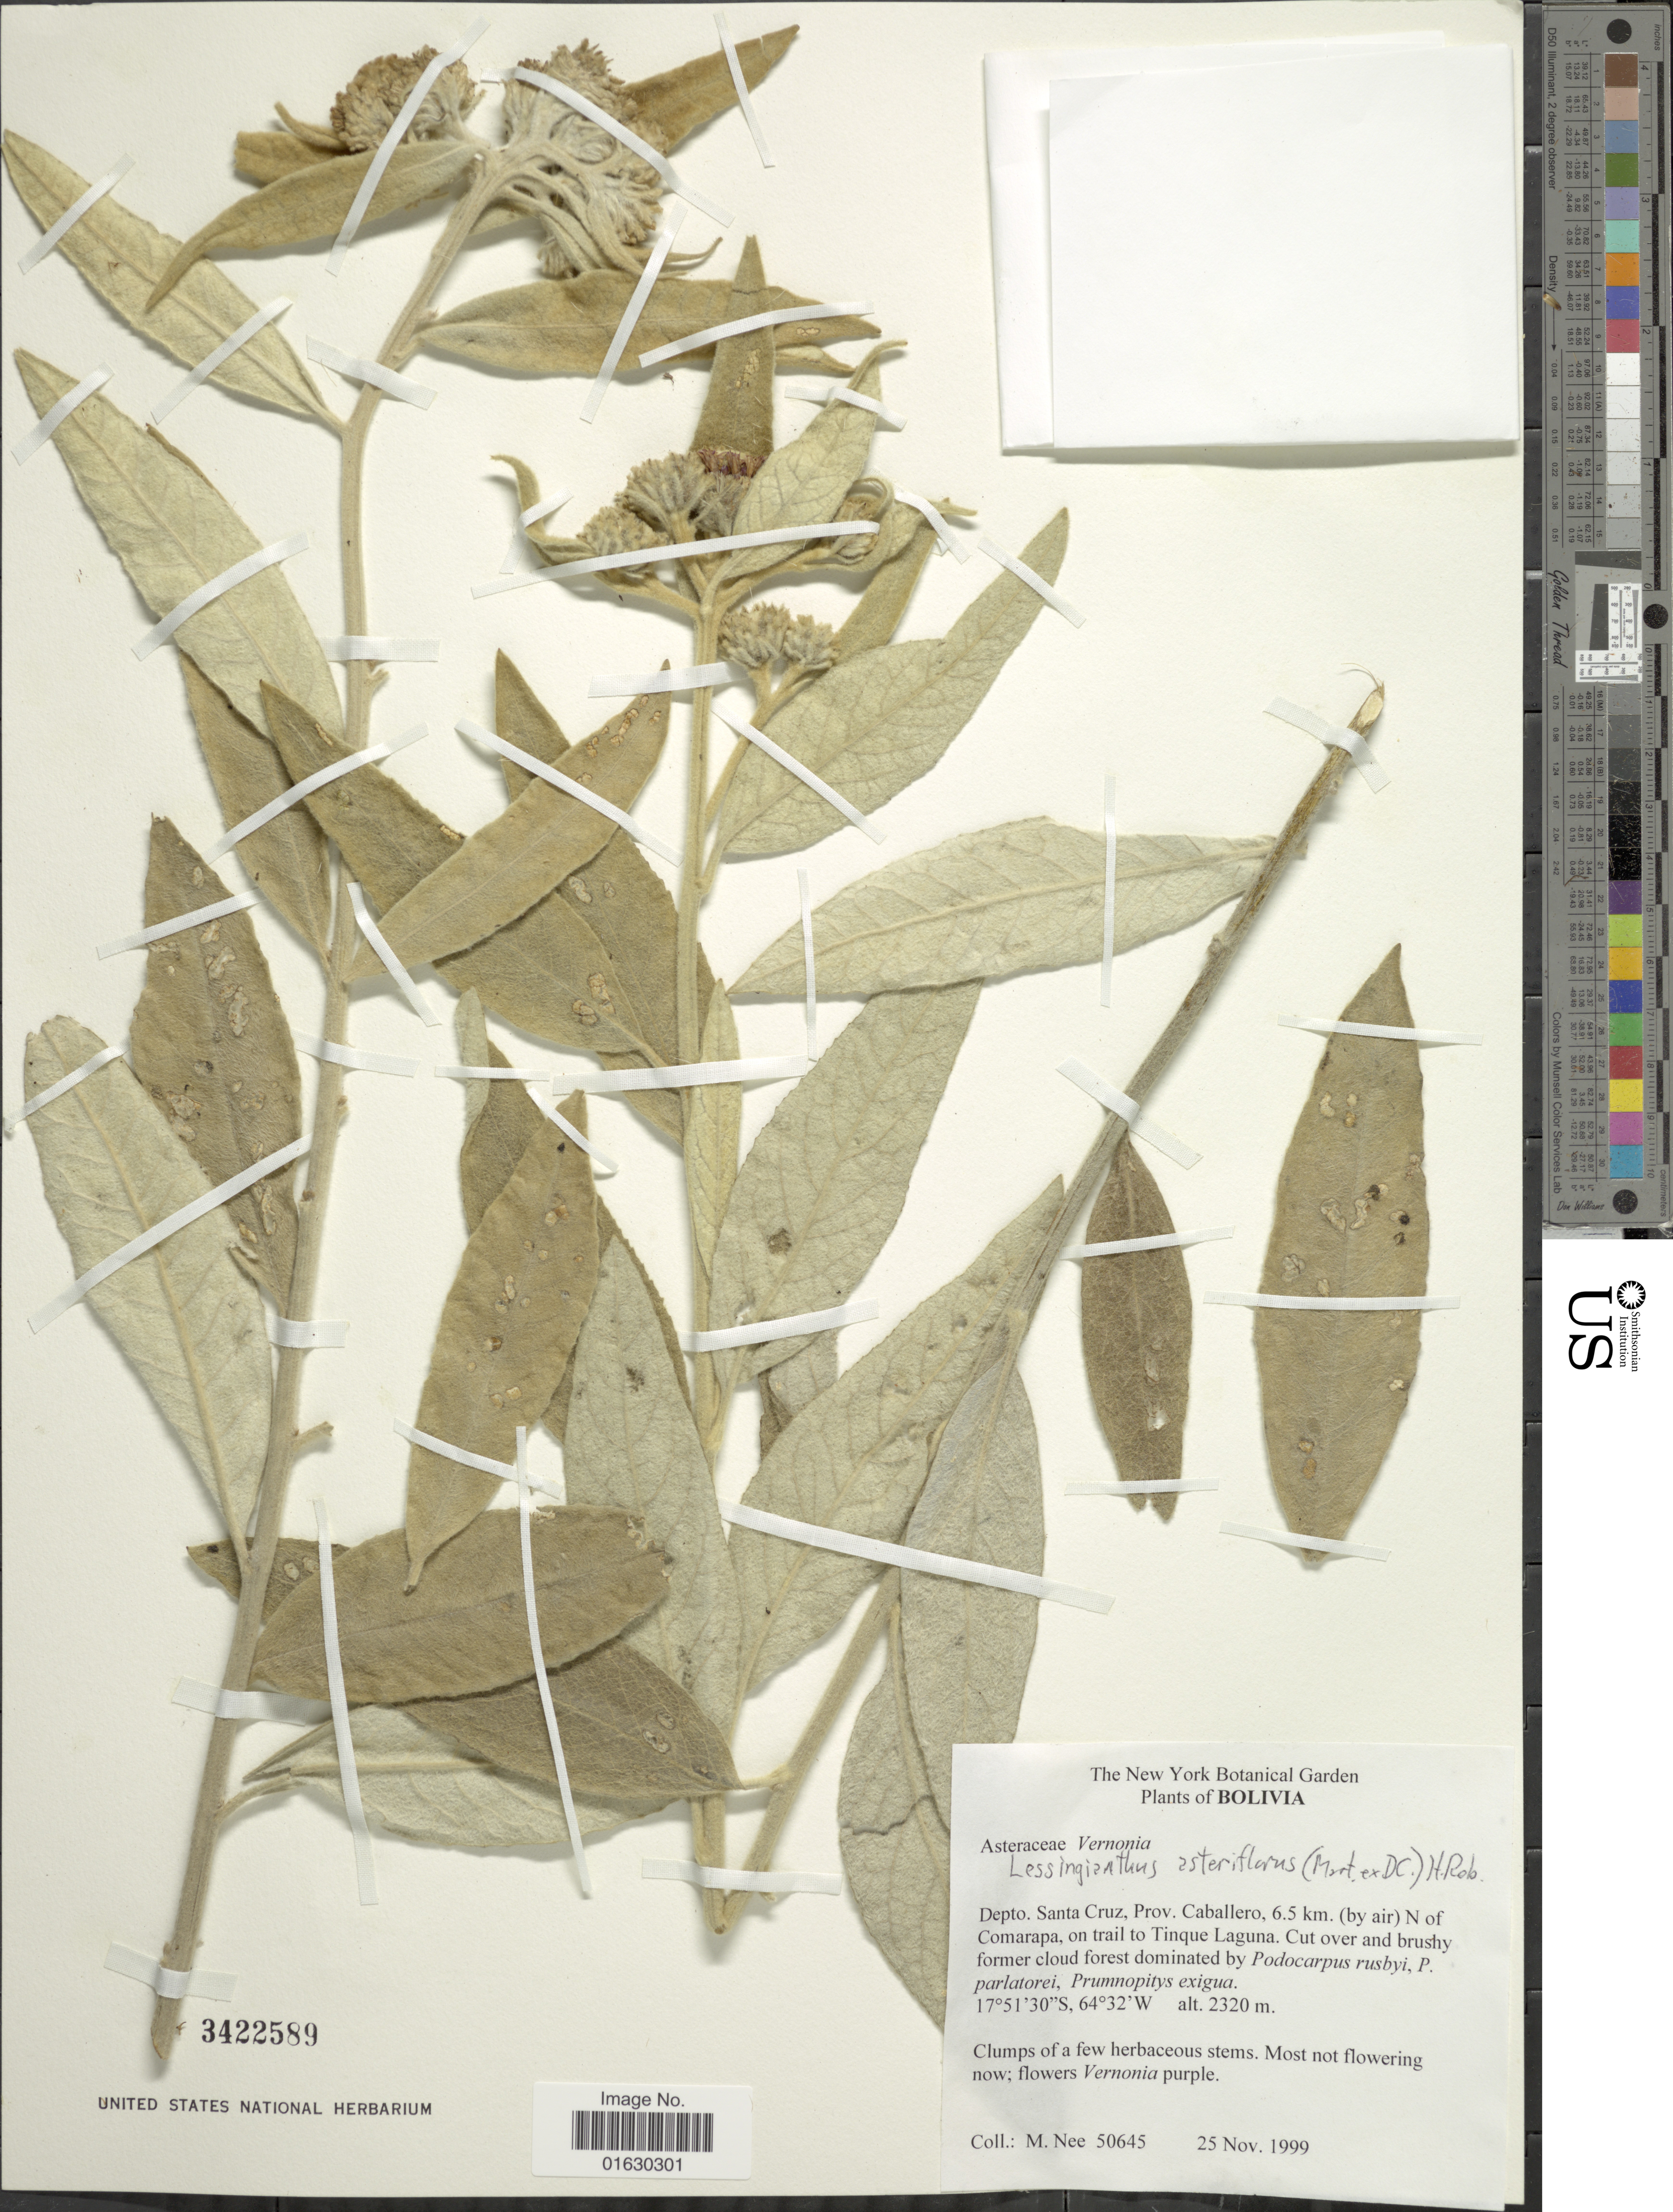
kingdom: Plantae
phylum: Tracheophyta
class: Magnoliopsida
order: Asterales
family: Asteraceae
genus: Lessingianthus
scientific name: Lessingianthus asteriflorus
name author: (Mart. ex DC.) H. Rob.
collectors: M. Nee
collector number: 50645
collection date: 1999-11-25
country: Bolivia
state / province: Santa Cruz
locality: Depto. Santa Cruz, Prov. Caballero, 6.5 km (by air) N of Comarapa, on trail to Tinque Laguna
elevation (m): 2320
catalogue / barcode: US 3422589